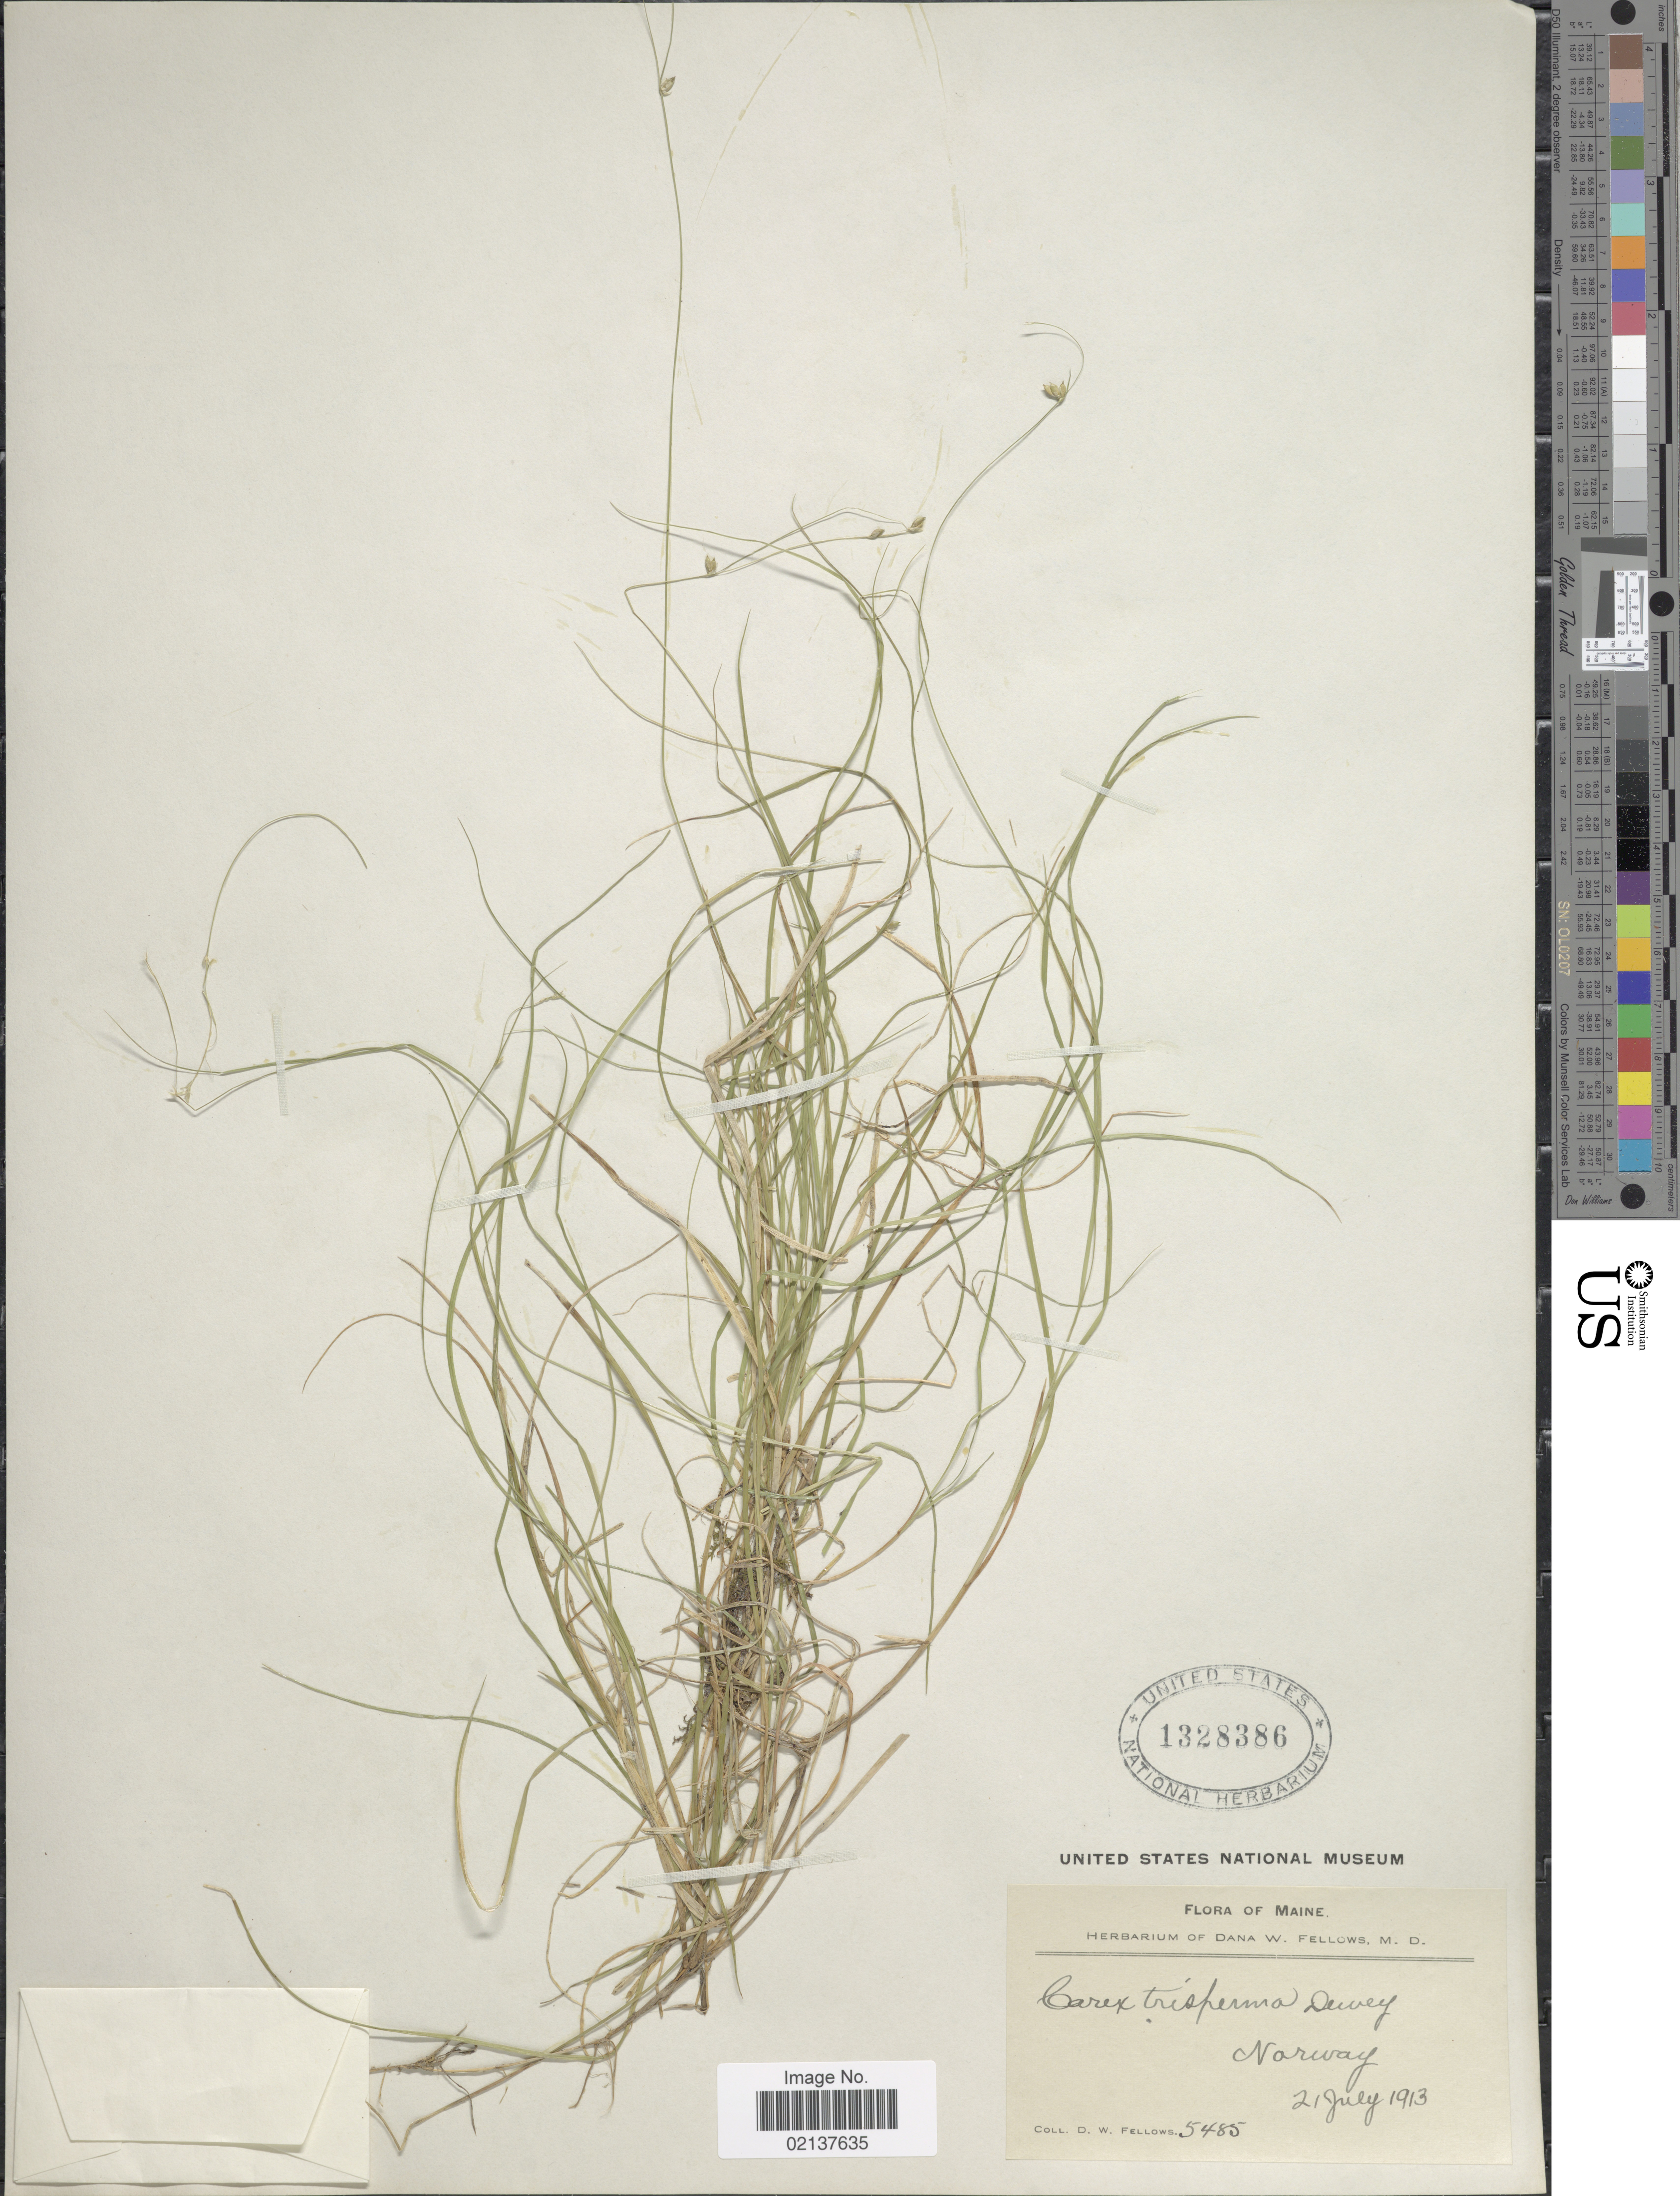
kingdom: Plantae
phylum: Tracheophyta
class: Liliopsida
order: Poales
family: Cyperaceae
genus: Carex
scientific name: Carex trisperma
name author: Dewey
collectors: D. W. Fellows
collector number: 5485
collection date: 1913-07-21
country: United States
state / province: Maine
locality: Norway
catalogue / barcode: US 1328386